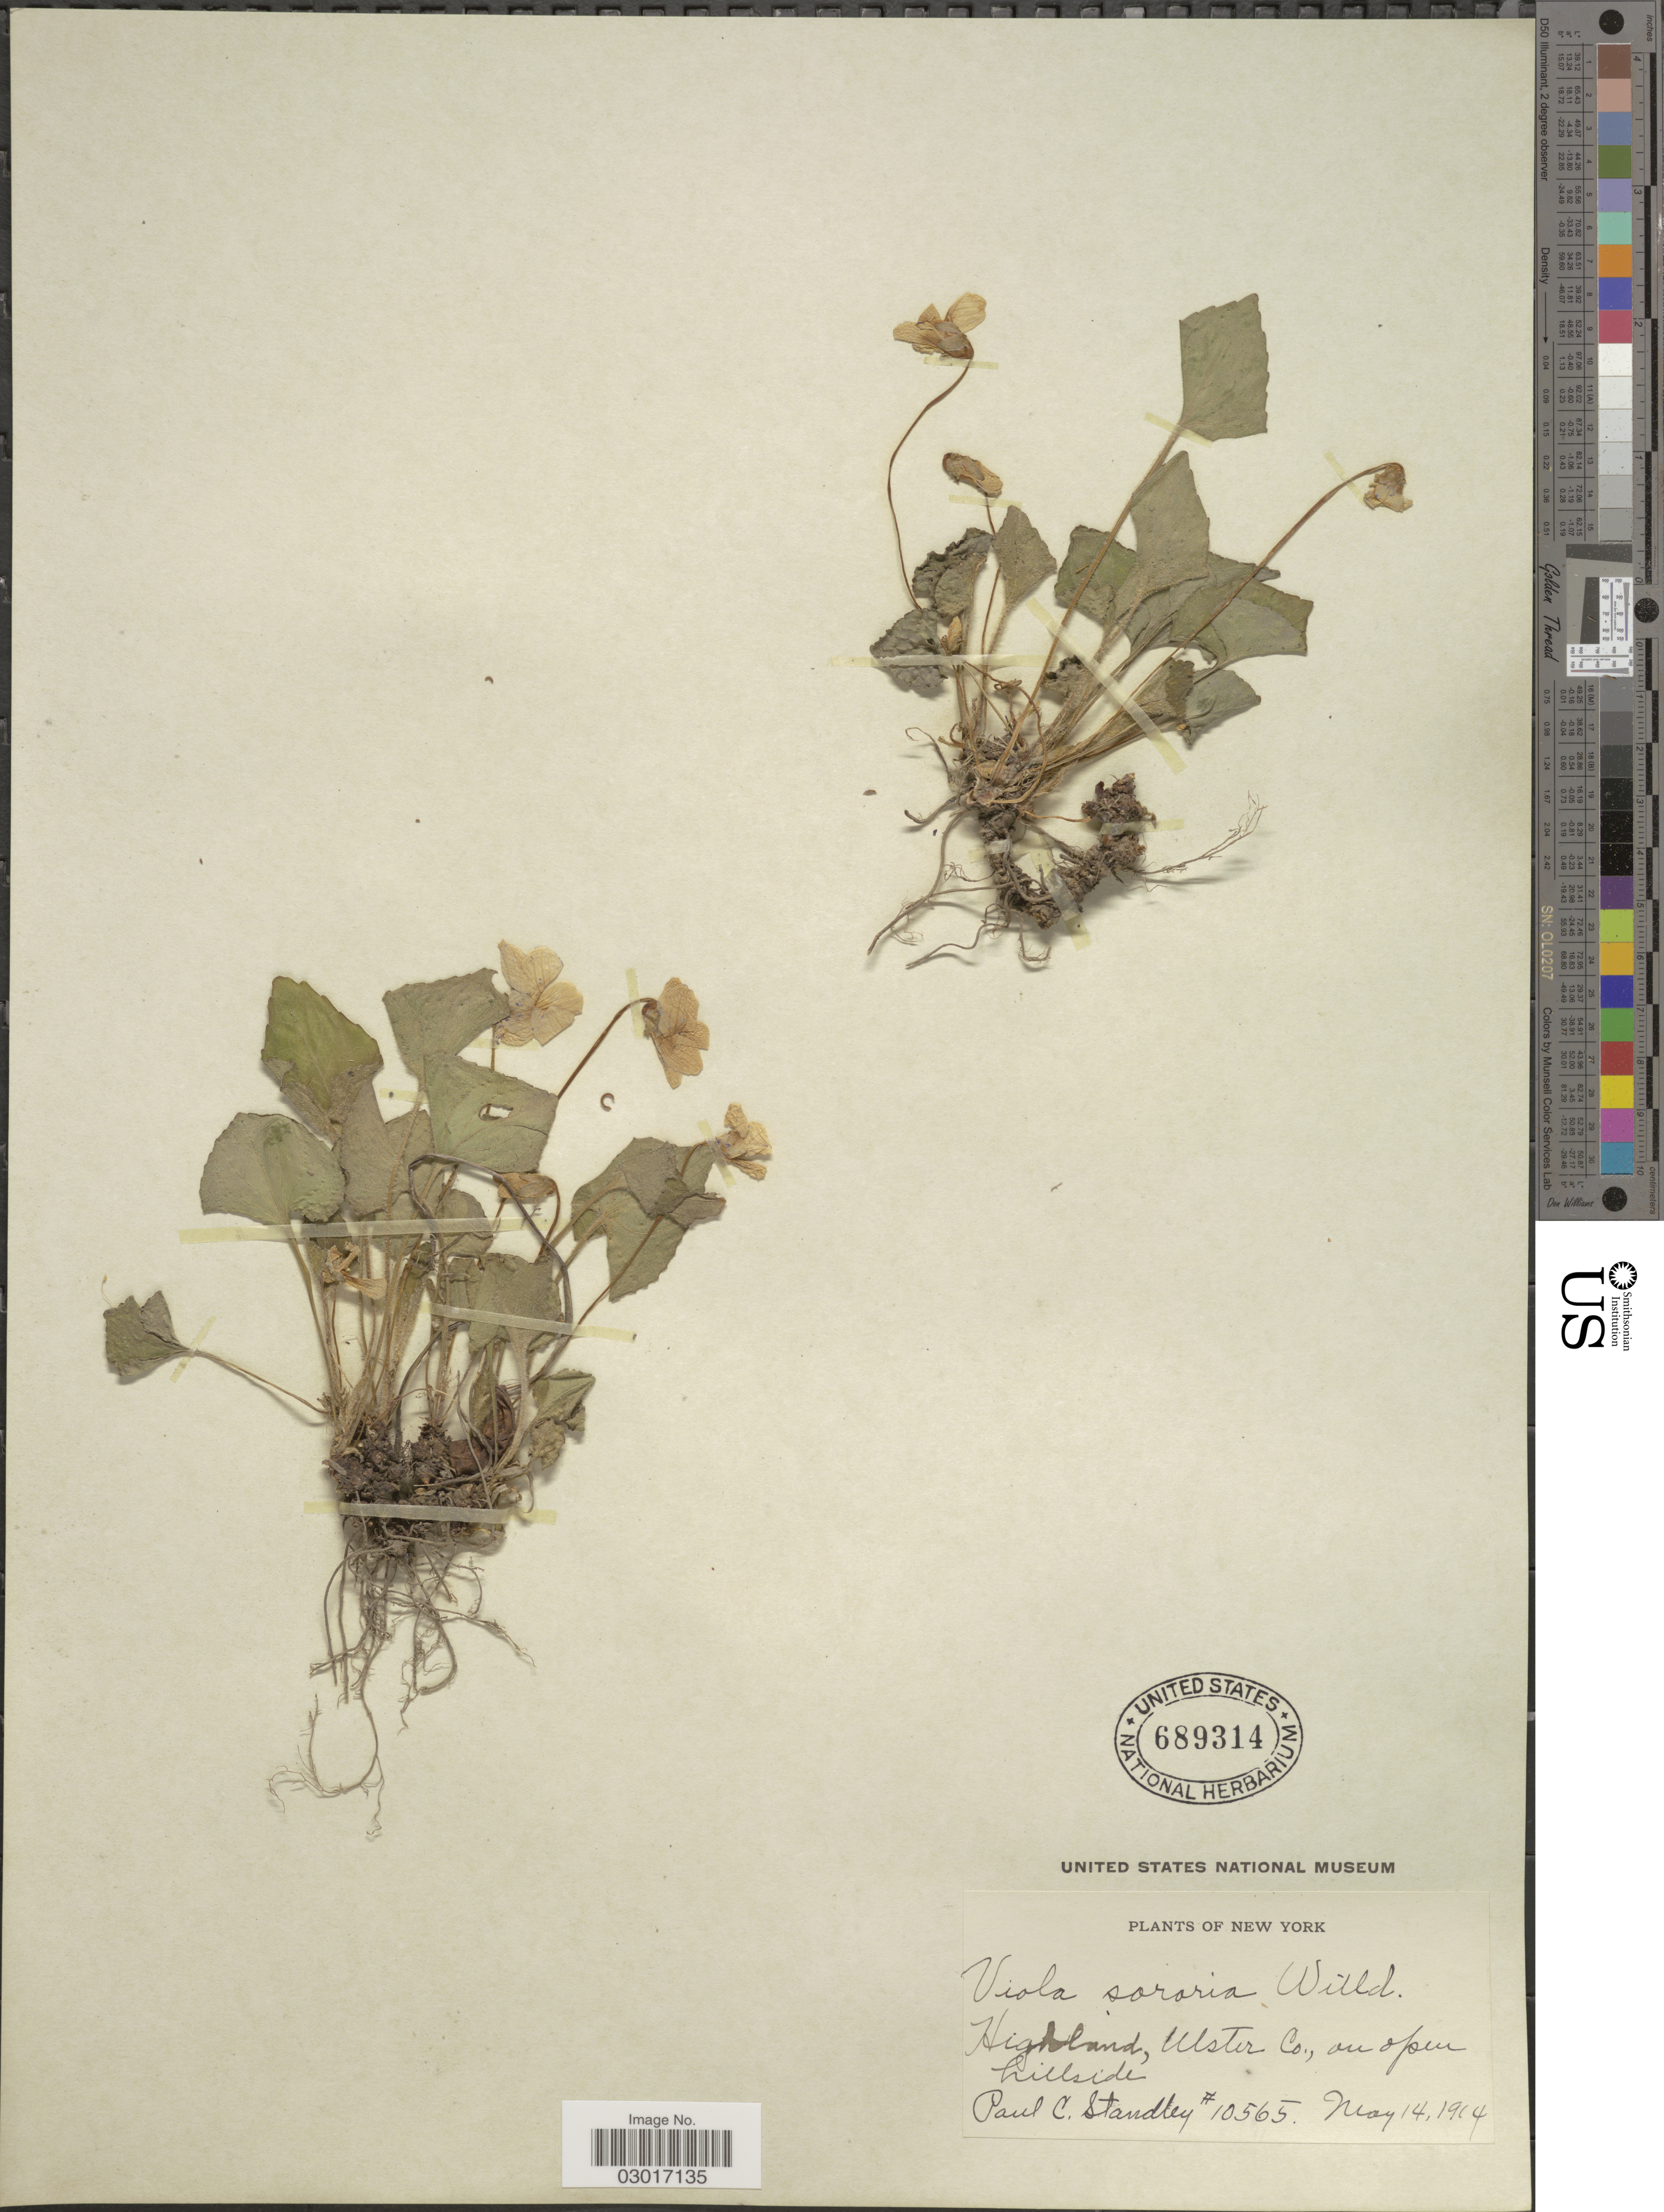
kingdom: Plantae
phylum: Tracheophyta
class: Magnoliopsida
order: Malpighiales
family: Violaceae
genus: Viola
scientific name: Viola sororia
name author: Willd.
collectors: P. C. Standley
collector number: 10565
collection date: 1914-05-14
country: United States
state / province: New York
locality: Highland, Ulster Co., on open hillside.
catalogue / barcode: US 689314